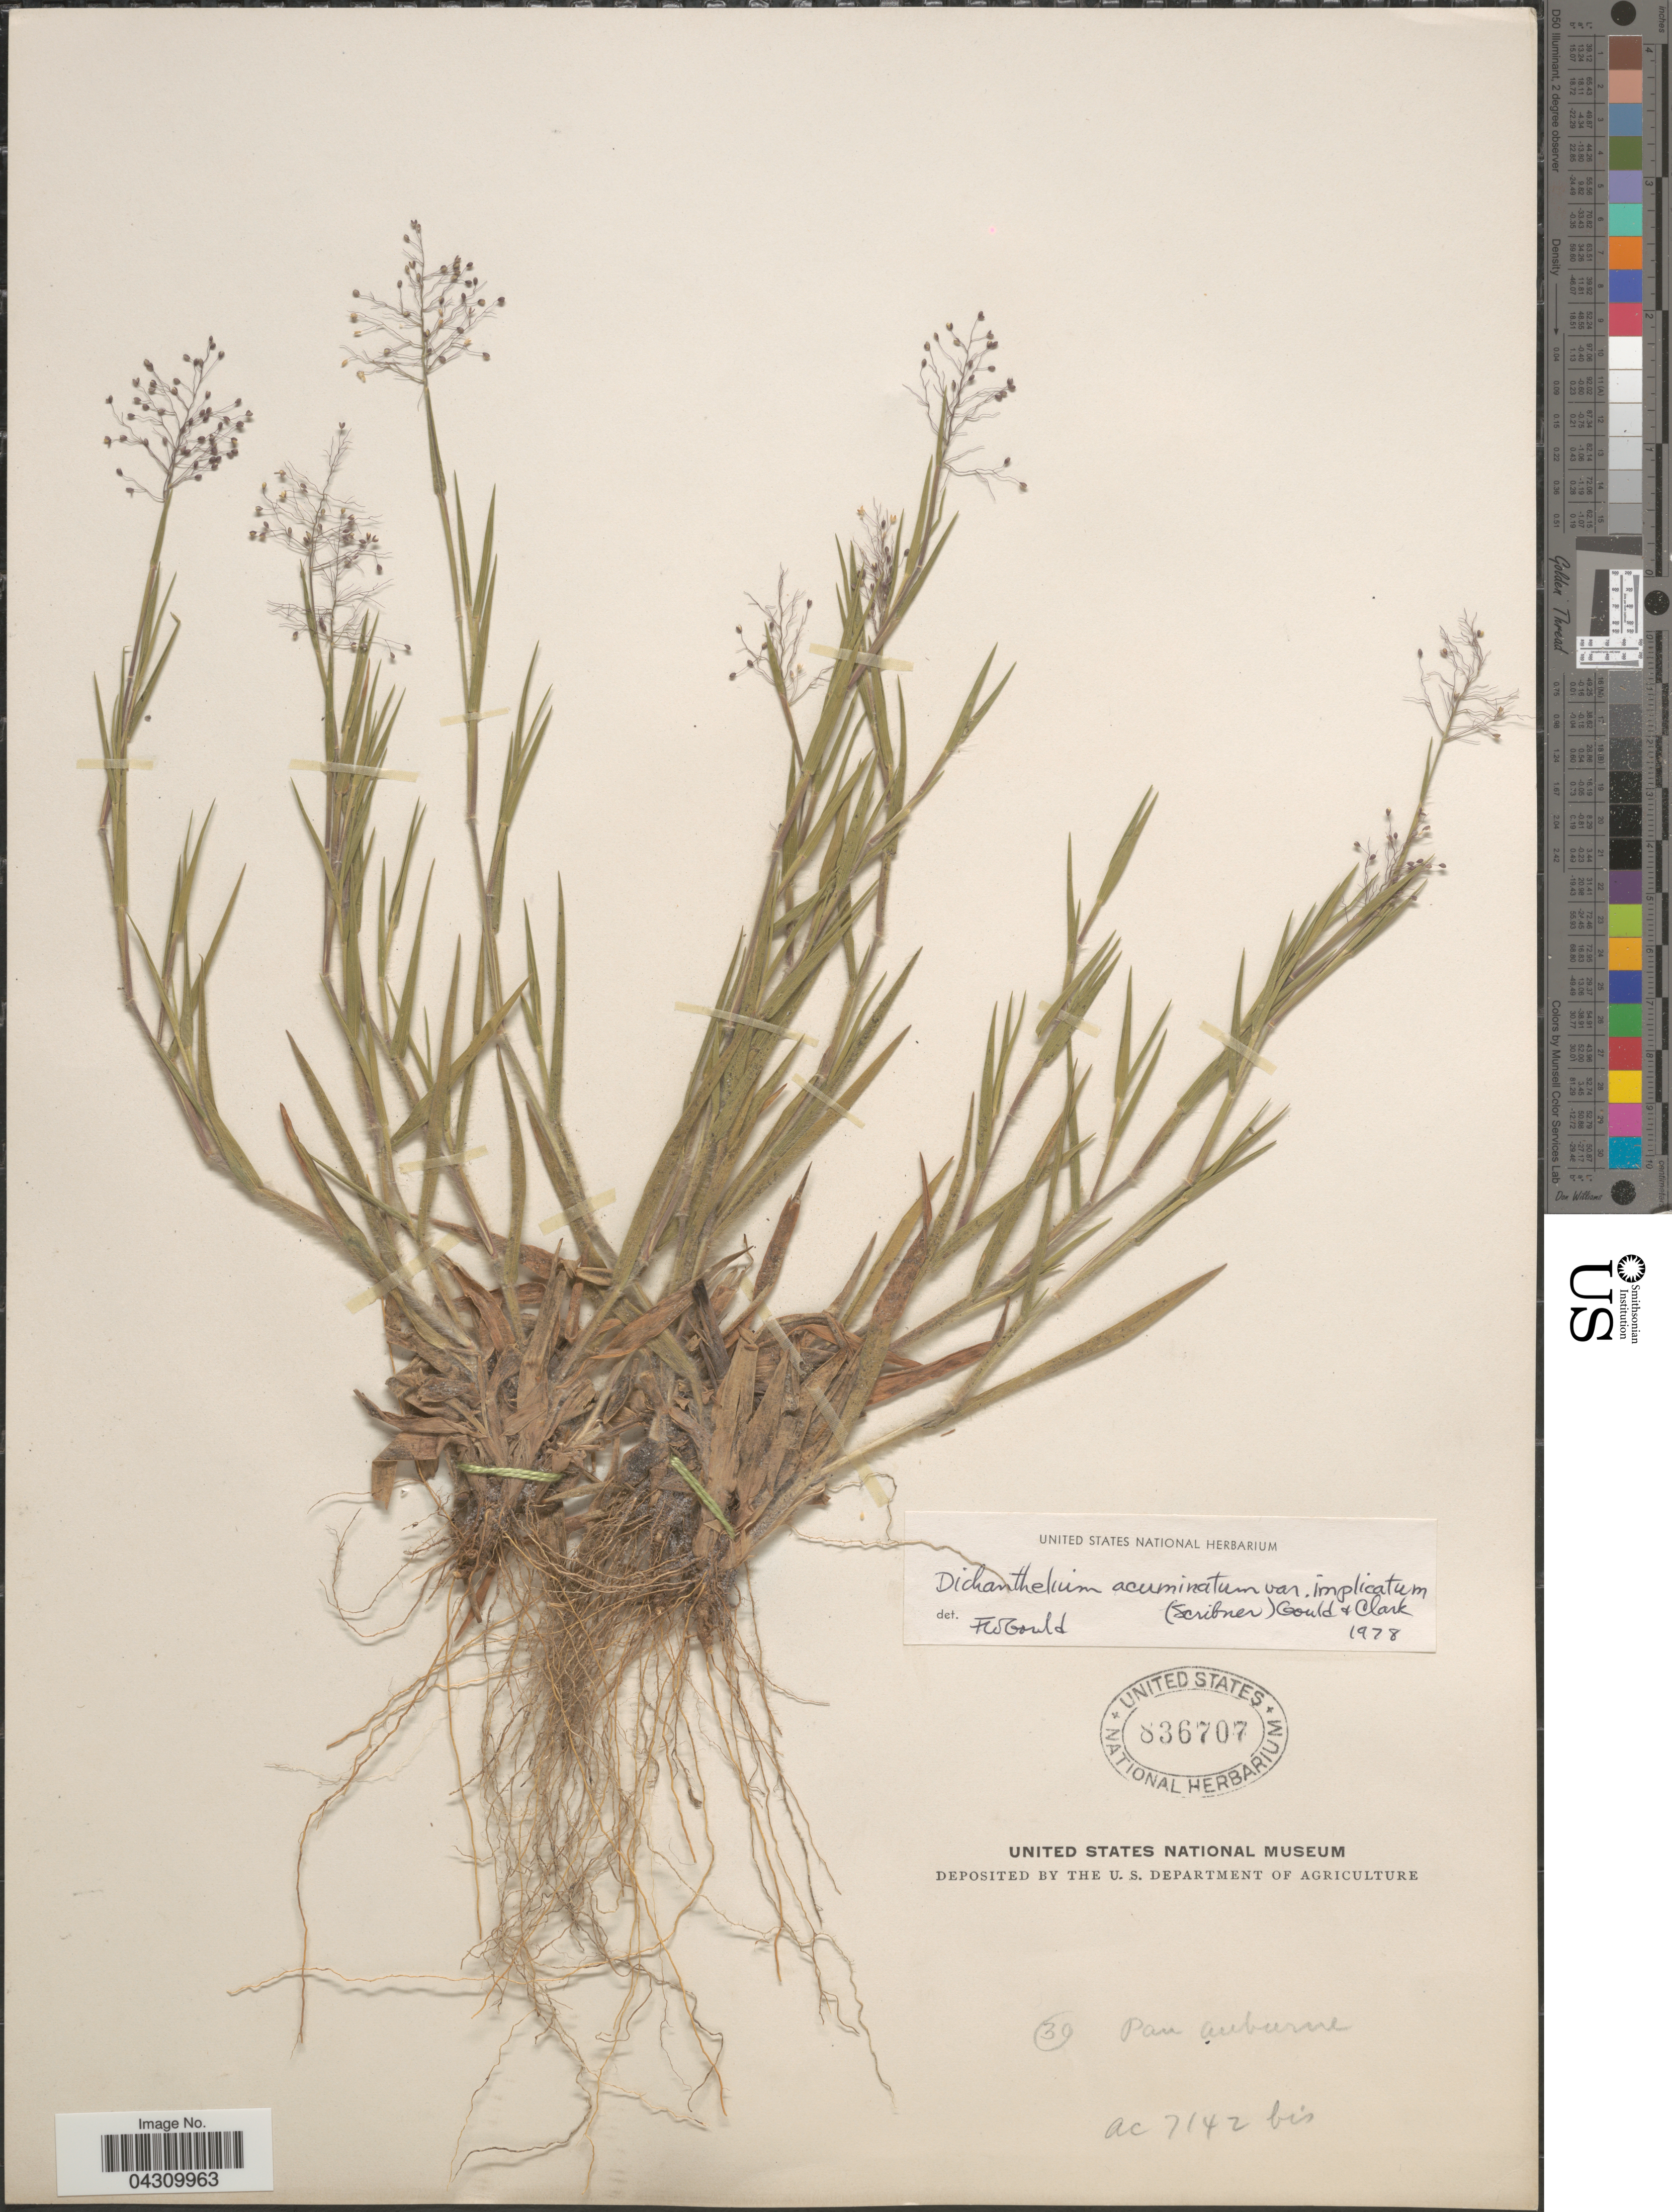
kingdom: Plantae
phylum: Tracheophyta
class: Liliopsida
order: Poales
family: Poaceae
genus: Dichanthelium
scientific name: Dichanthelium acuminatum var. acuminatum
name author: (Sw.) Gould & C.A. Clark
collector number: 30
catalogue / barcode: US 836707